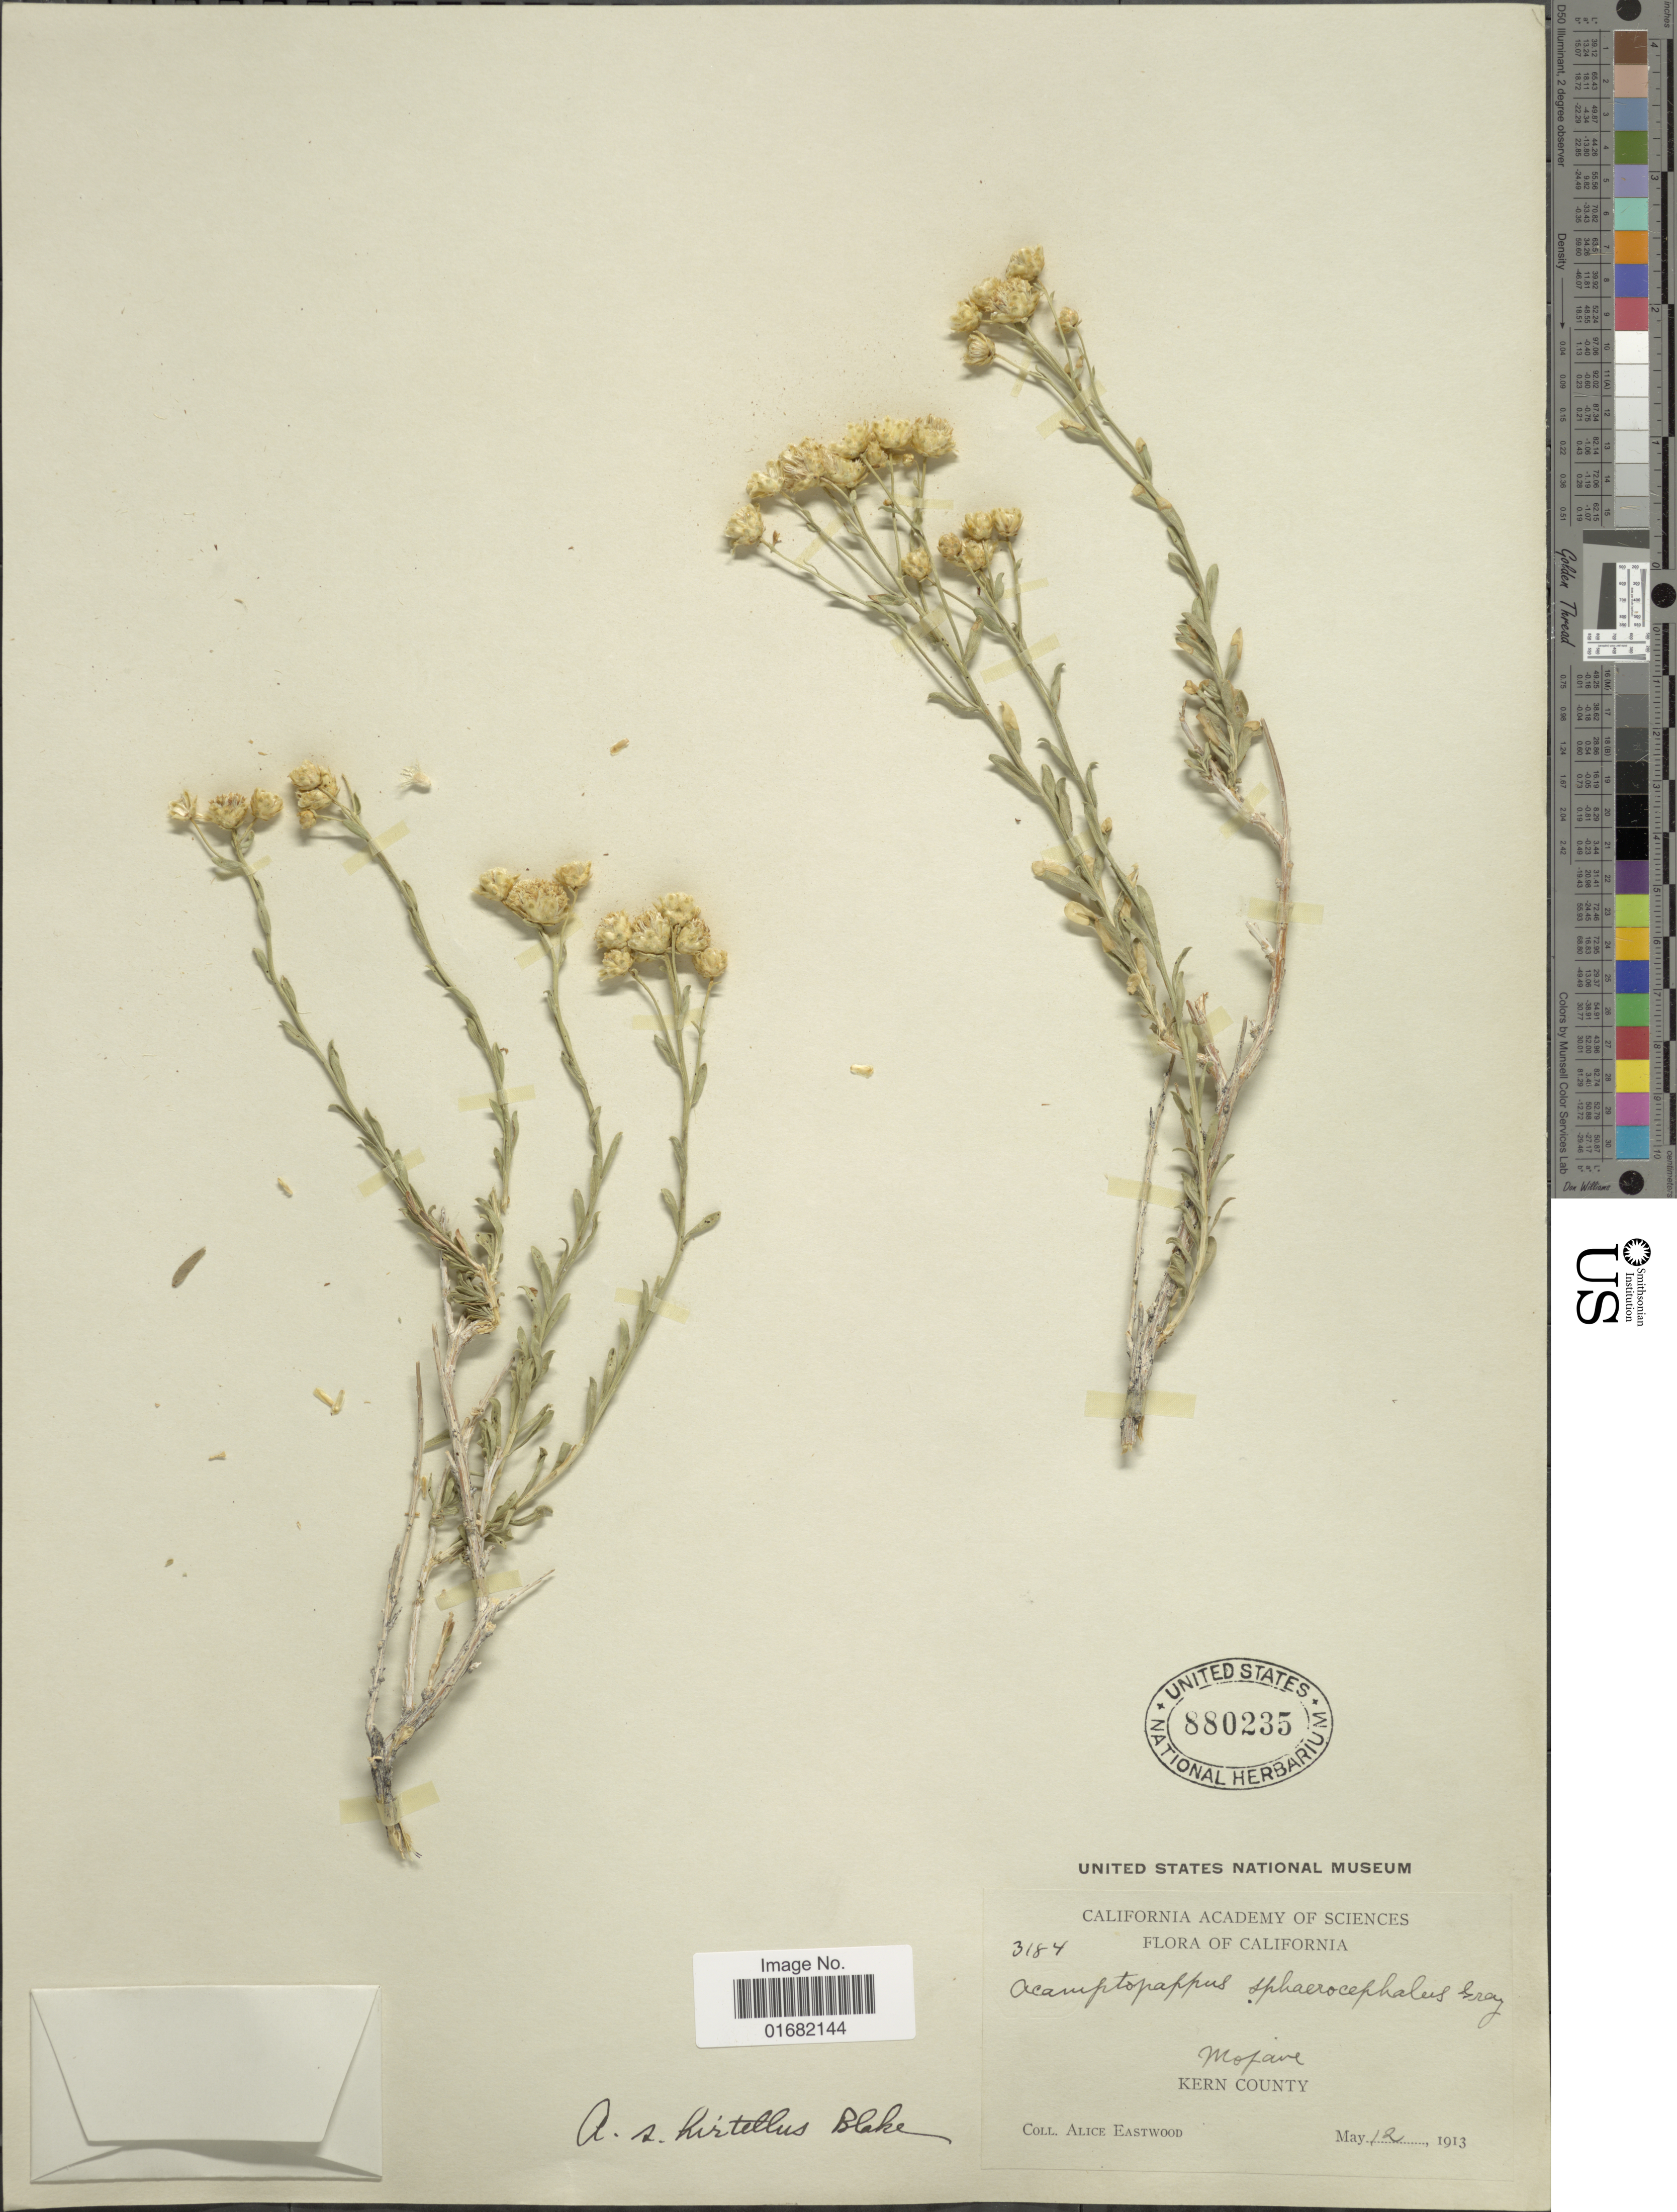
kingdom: Plantae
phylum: Tracheophyta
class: Magnoliopsida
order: Asterales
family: Asteraceae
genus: Acamptopappus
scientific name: Acamptopappus sphaerocephalus var. hirtellus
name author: S.F. Blake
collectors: A. Eastwood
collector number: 3184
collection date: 1913-05-12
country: United States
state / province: California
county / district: Kern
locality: Mojave. Kern County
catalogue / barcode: US 880235